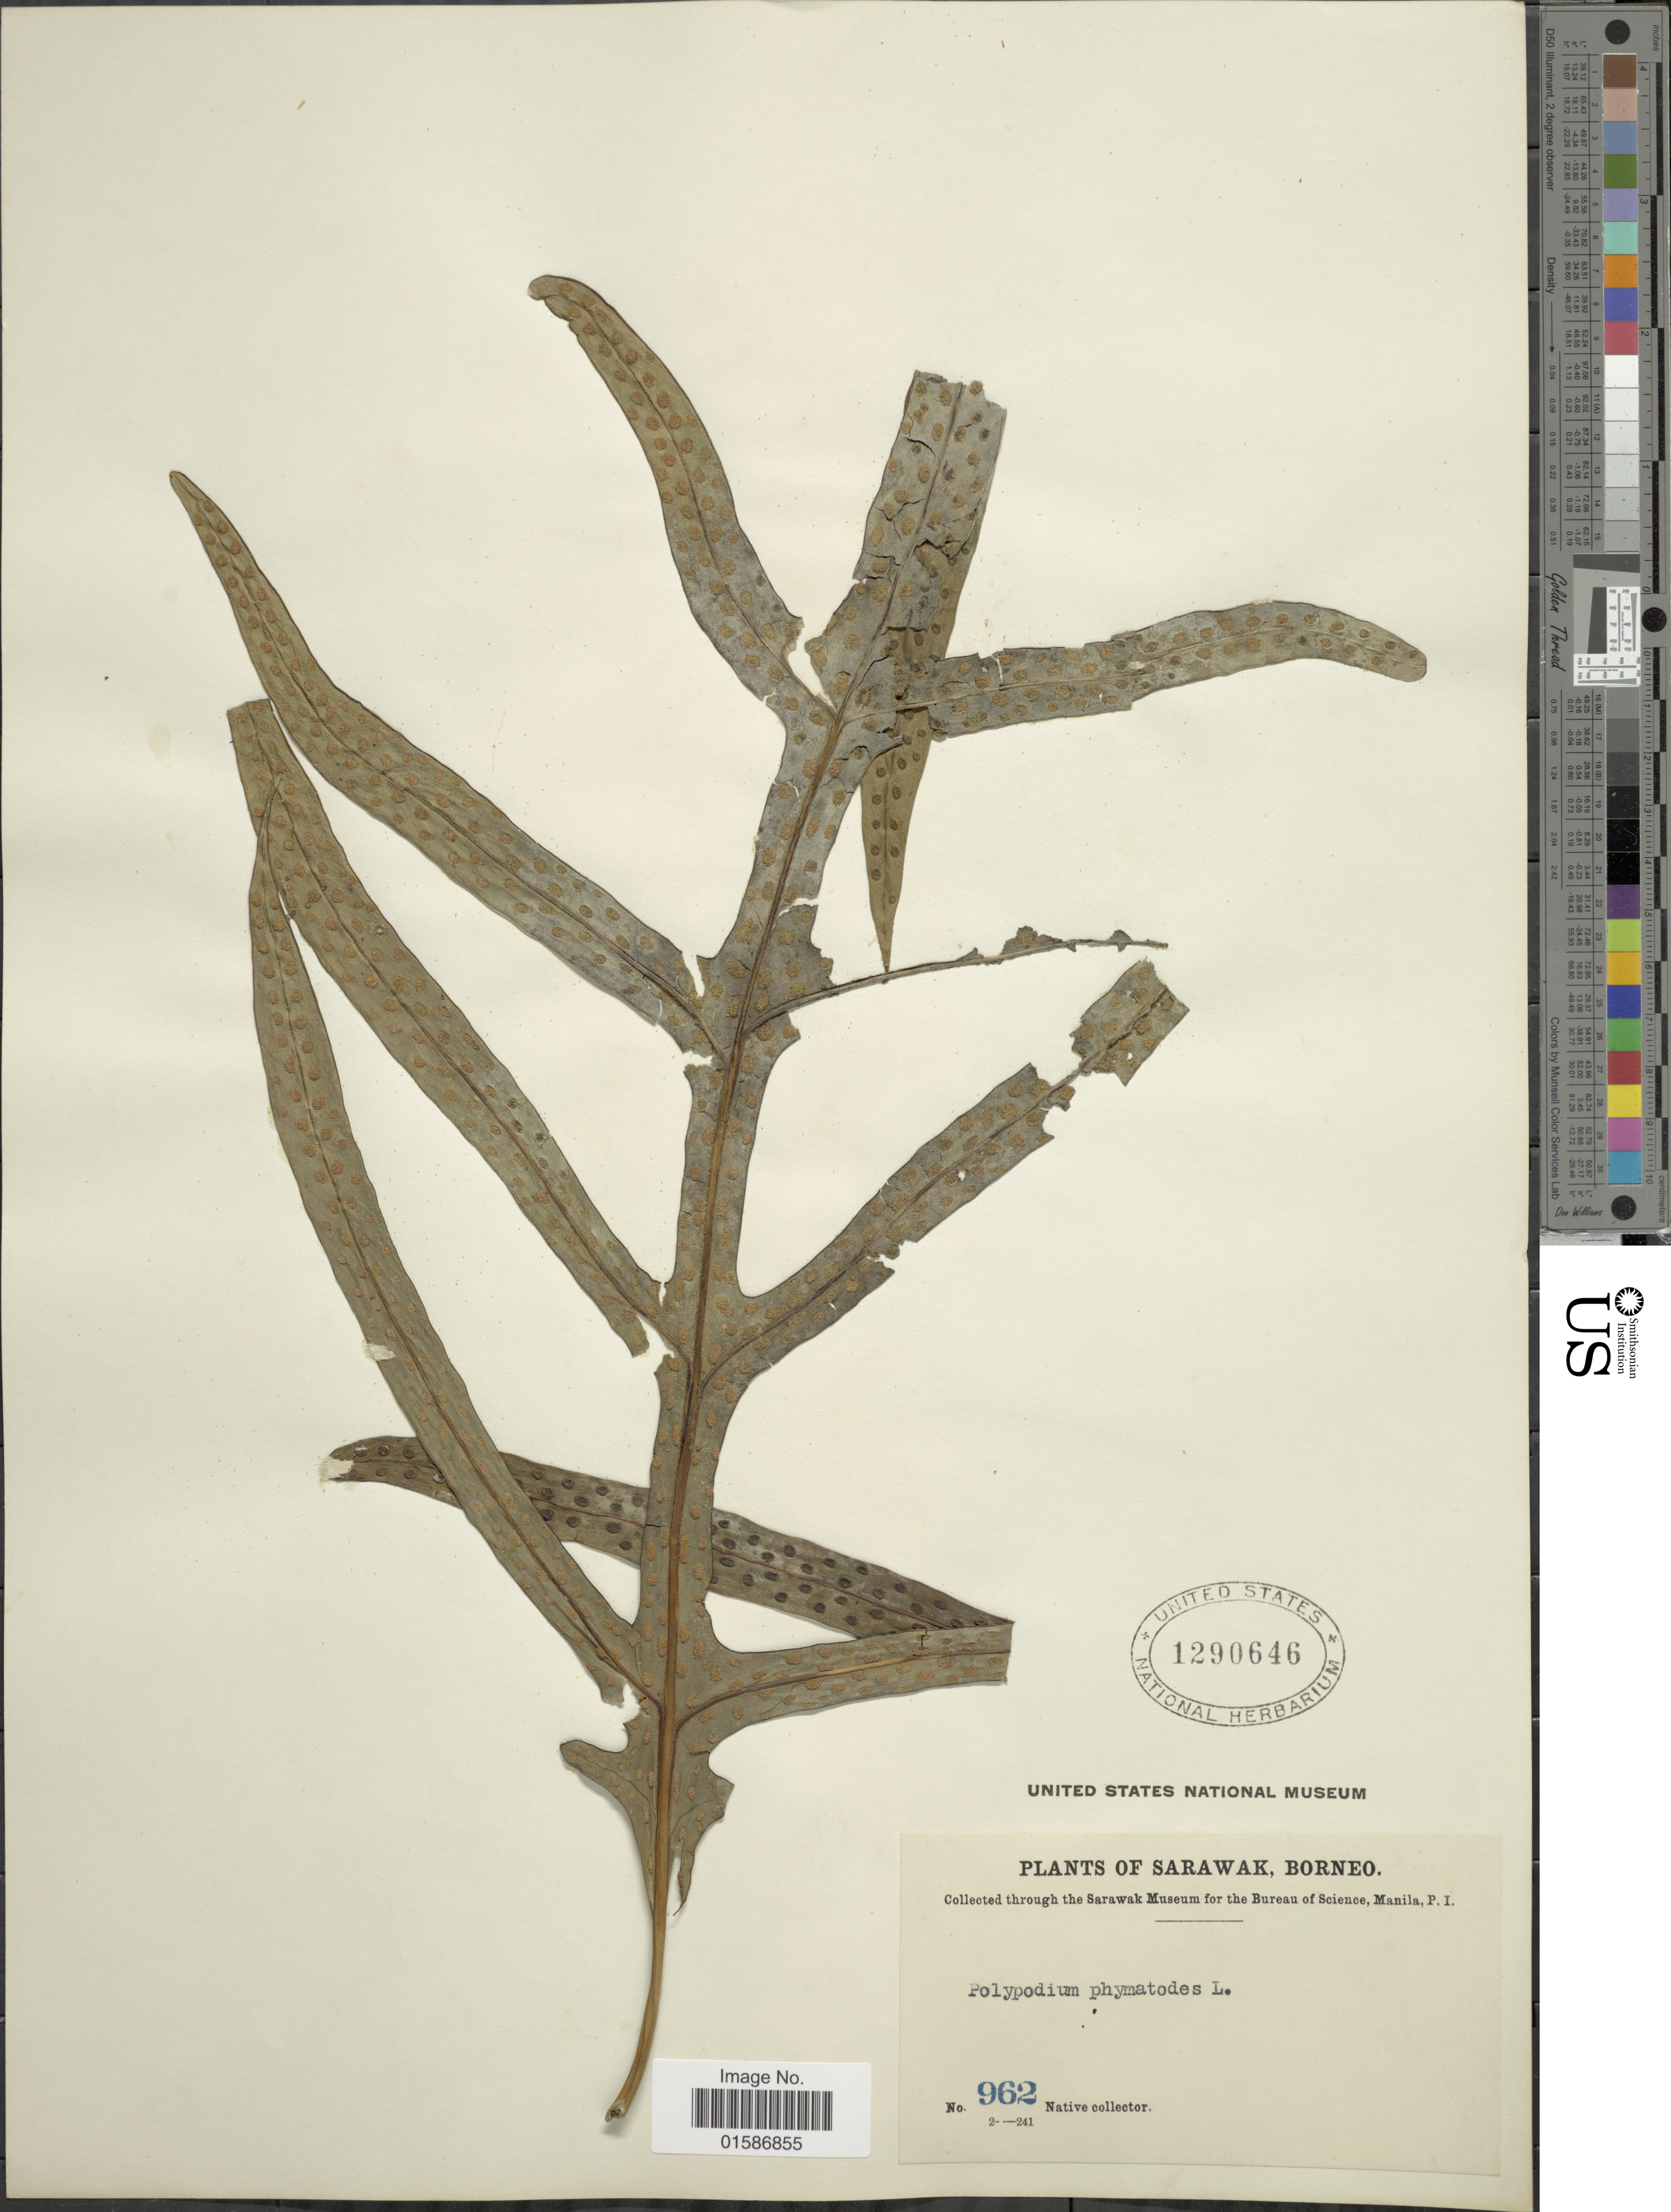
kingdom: Plantae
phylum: Tracheophyta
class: Polypodiopsida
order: Polypodiales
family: Polypodiaceae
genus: Microsorum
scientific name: Microsorum scolopendria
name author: (Burm. f.) Copel.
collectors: Native collector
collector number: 962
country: Malaysia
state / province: Sarawak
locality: Borneo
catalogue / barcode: US 1290646